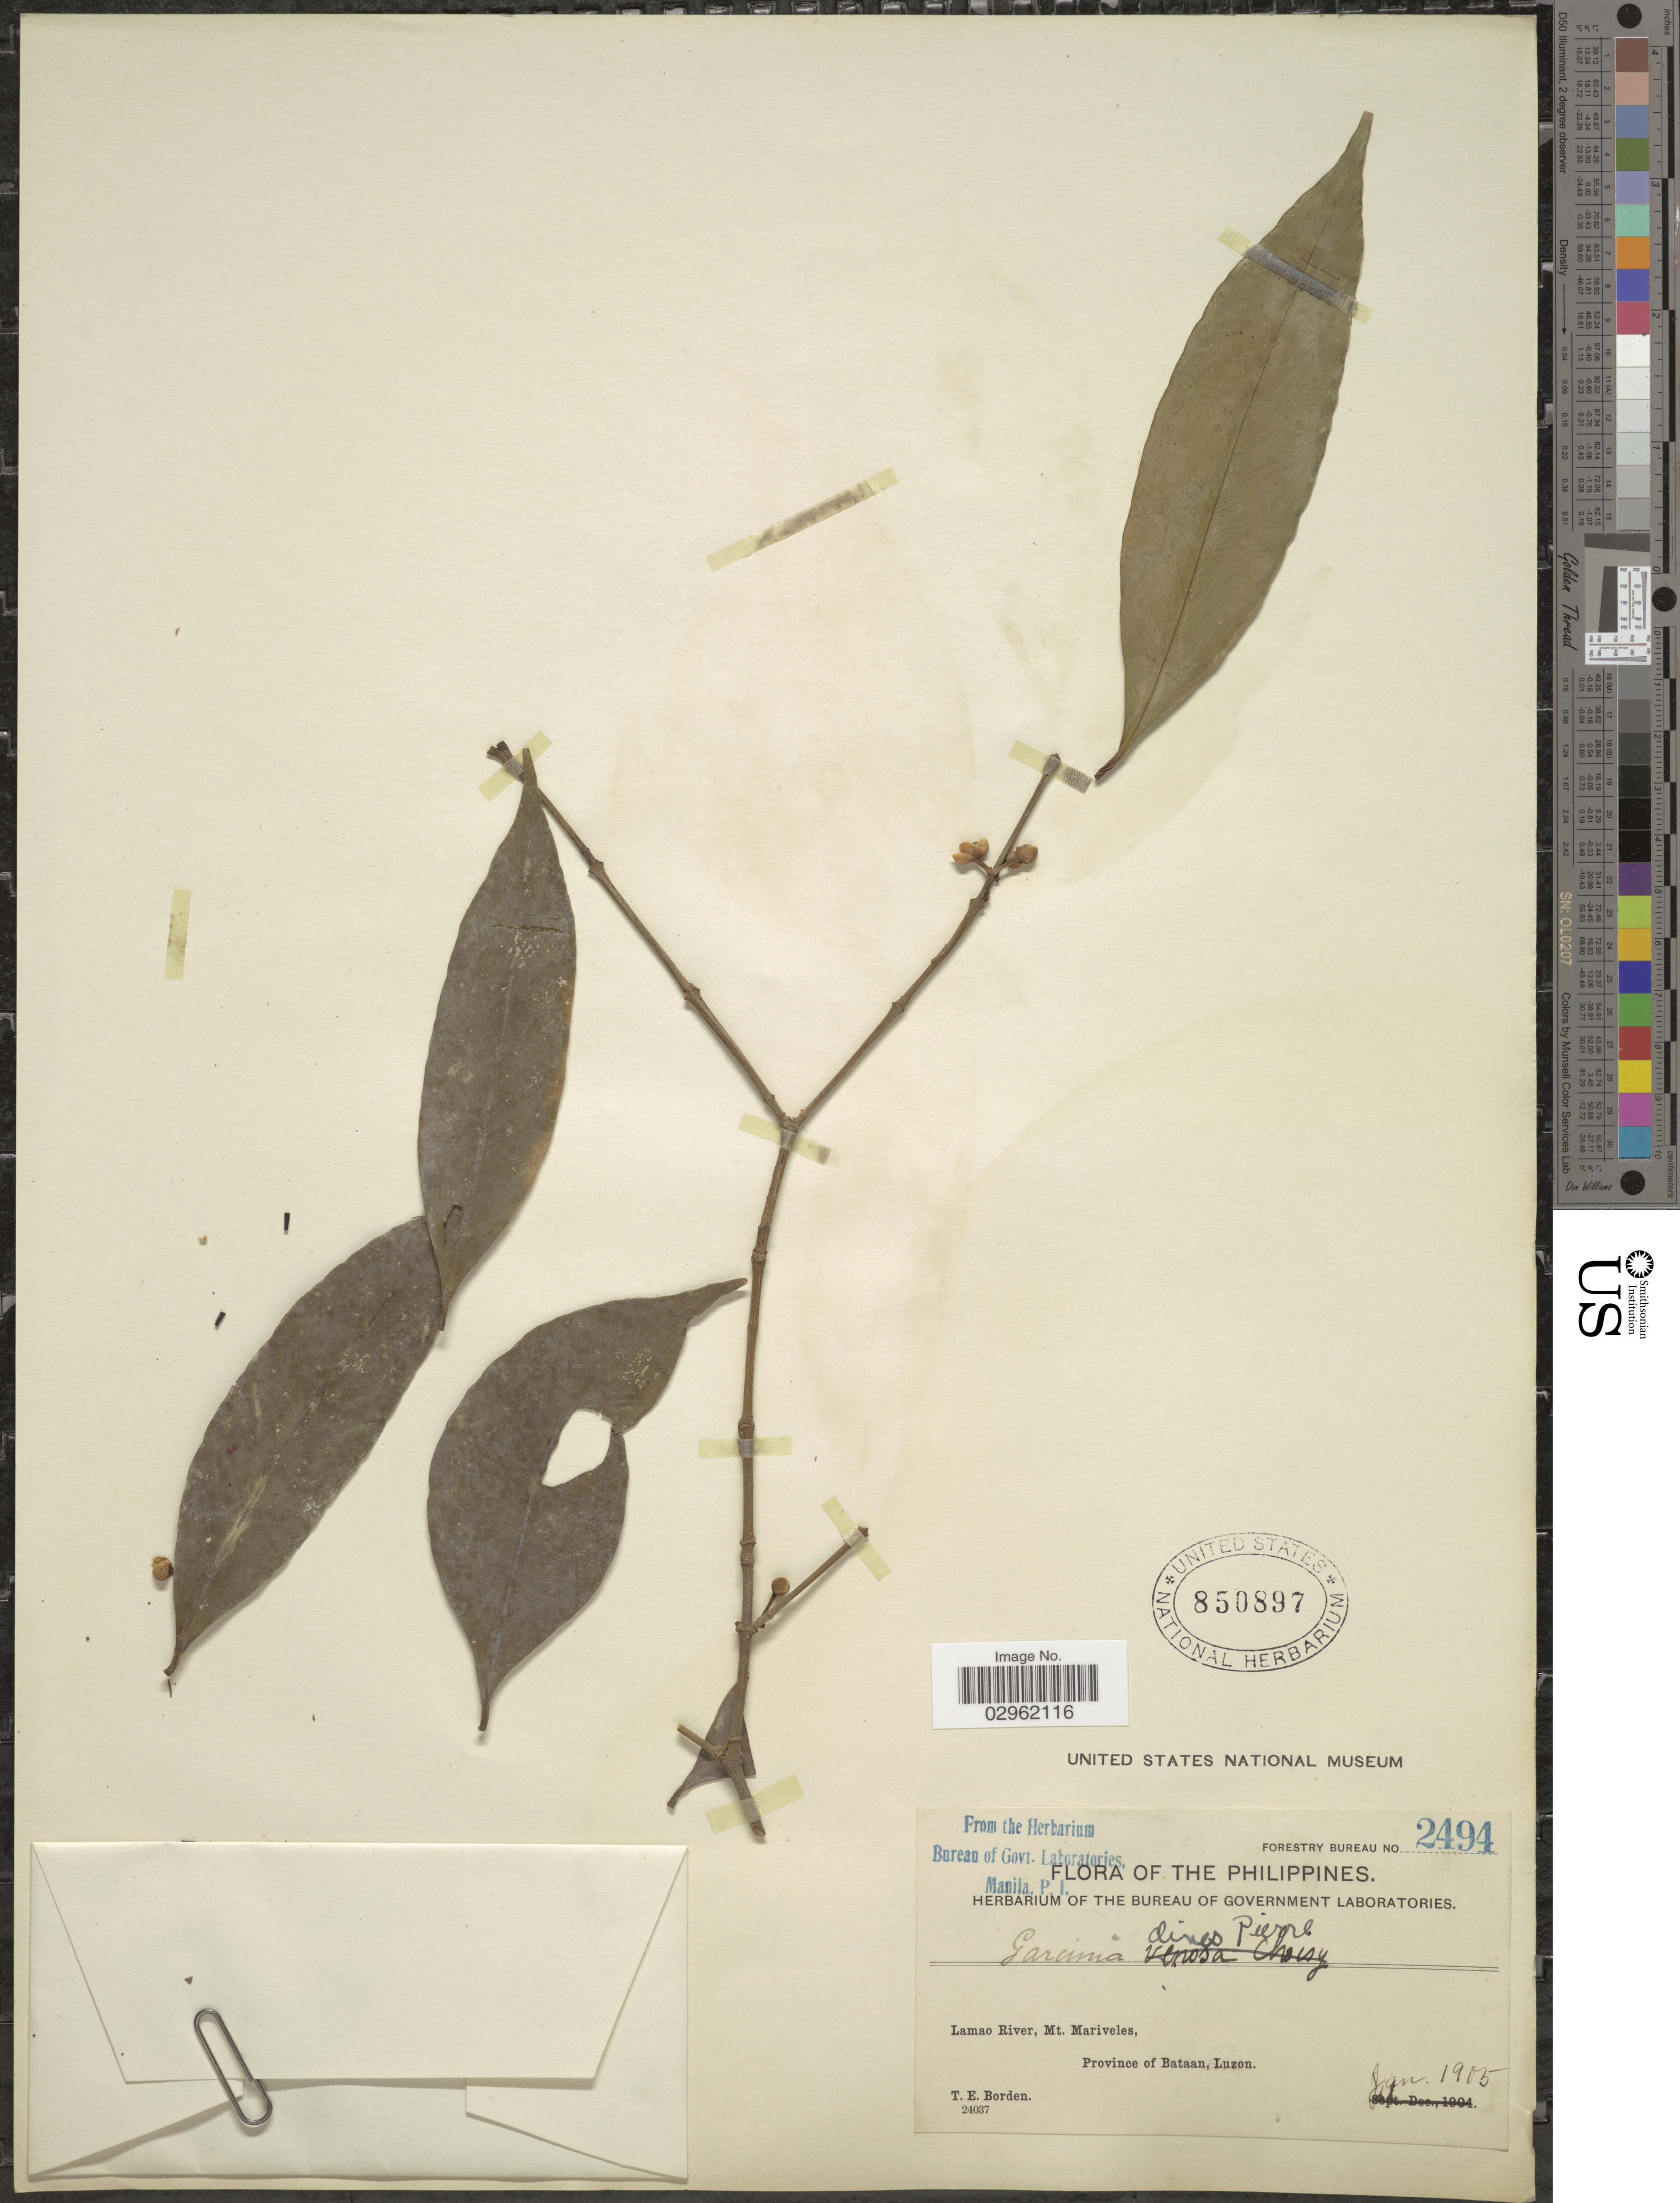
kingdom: Plantae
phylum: Tracheophyta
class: Magnoliopsida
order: Malpighiales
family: Clusiaceae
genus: Garcinia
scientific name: Garcinia dives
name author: Pierre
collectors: T. E. Borden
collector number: Forestry Bureau 2494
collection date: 1905-01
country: Philippines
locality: Lamao River, Mt. Mariveles, Province of Bataan, Luzon.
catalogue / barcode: US 850897